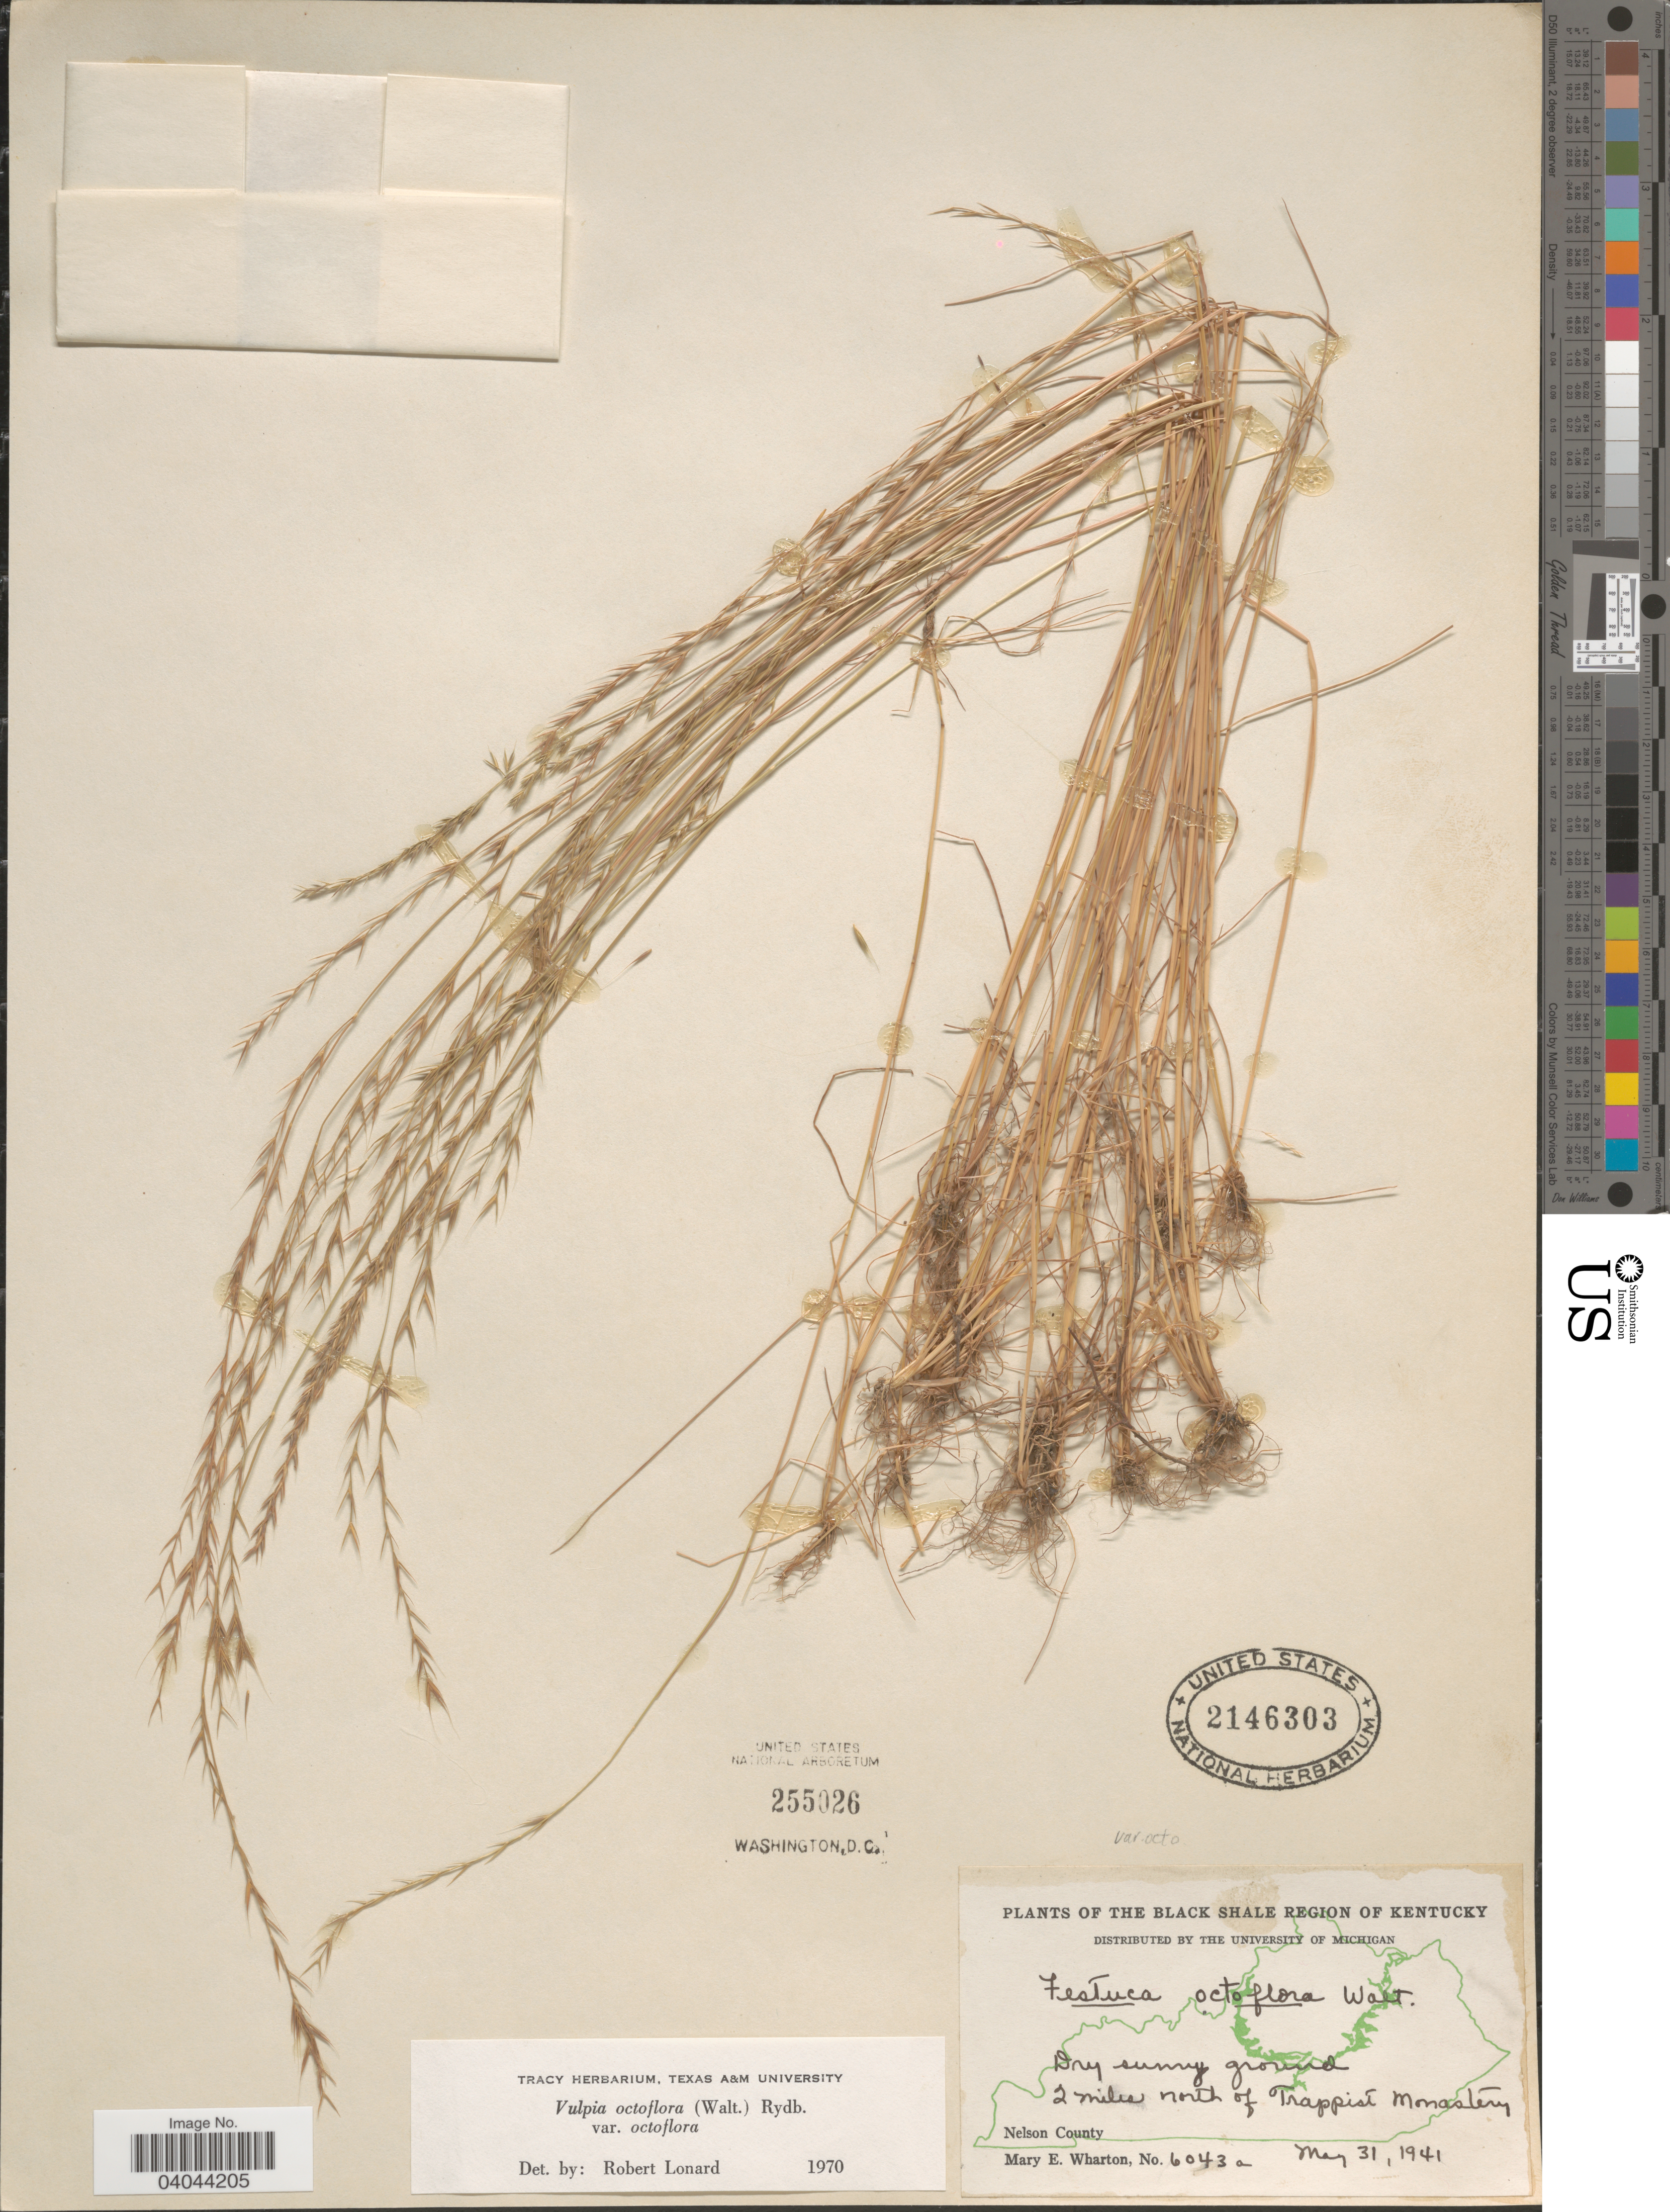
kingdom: Plantae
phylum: Tracheophyta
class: Liliopsida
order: Poales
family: Poaceae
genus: Festuca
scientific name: Festuca octoflora var. octoflora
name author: Walter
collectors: M. Wharton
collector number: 6043 a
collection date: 1941-05-31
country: United States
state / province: Kentucky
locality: The Black Shale Region of Kentucky. 2 miles north of Trappist Monastery. Nelson County.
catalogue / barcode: US 2146303